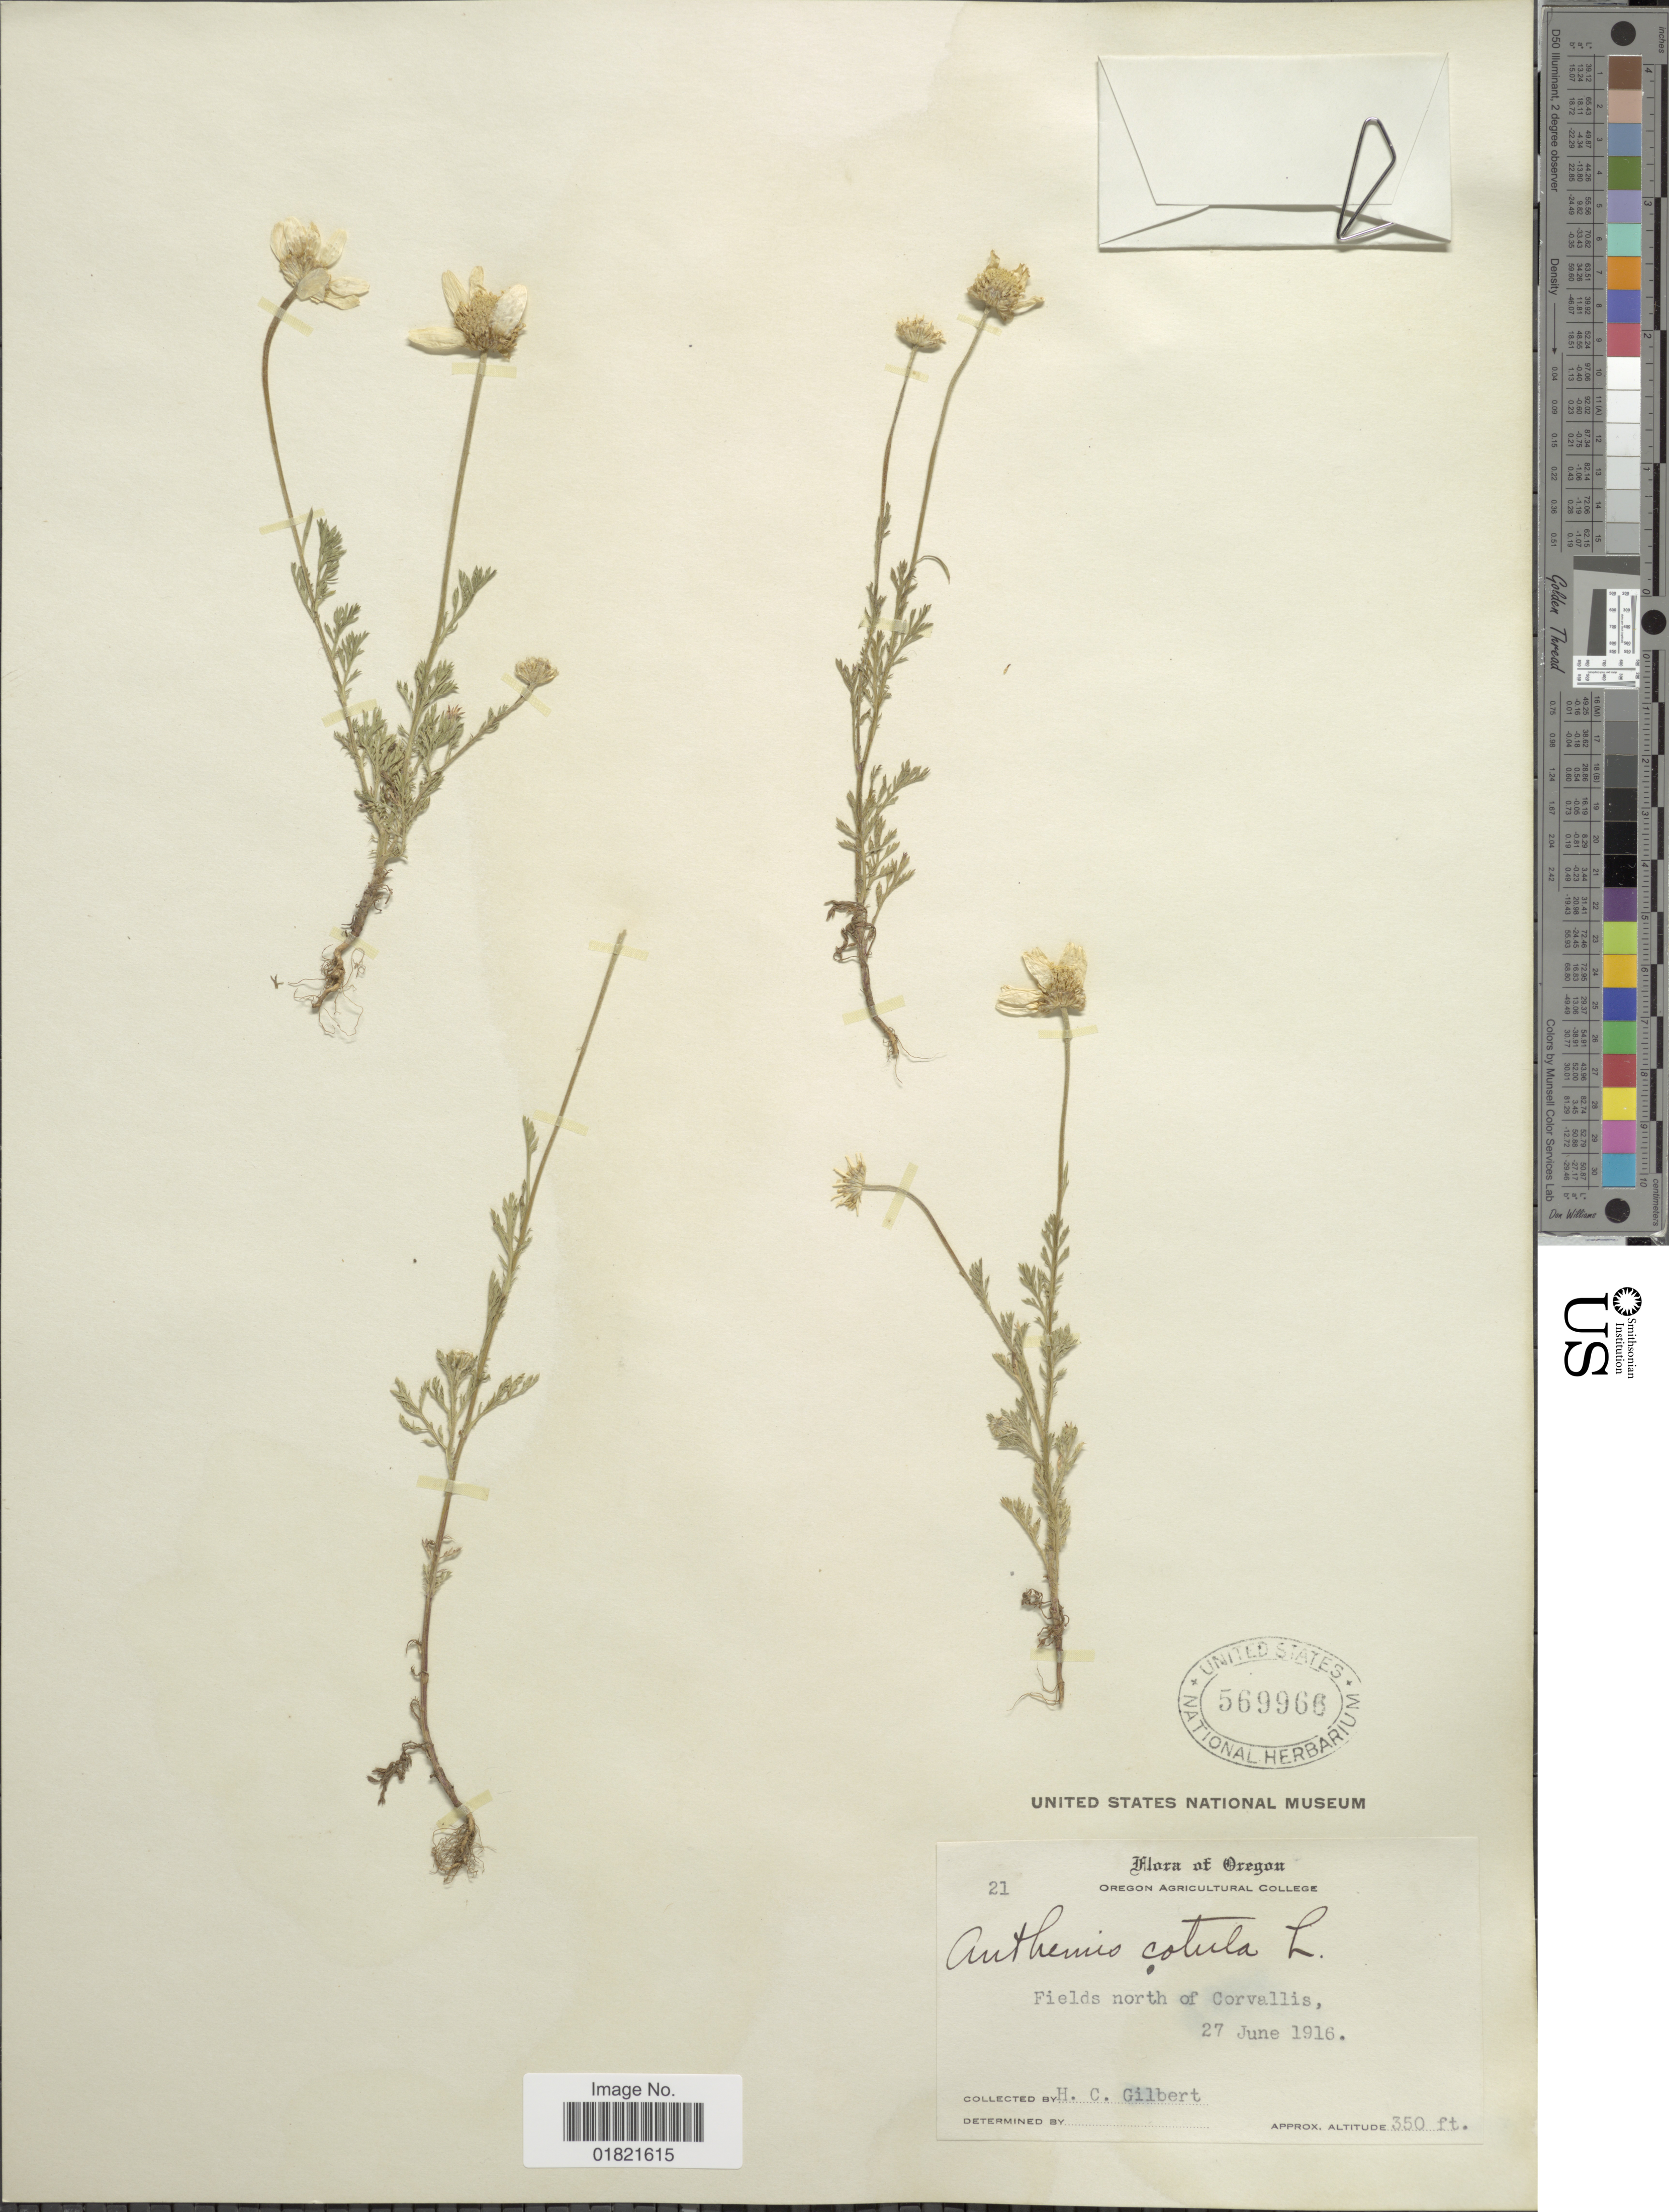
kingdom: Plantae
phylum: Tracheophyta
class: Magnoliopsida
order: Asterales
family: Asteraceae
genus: Anthemis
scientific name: Anthemis cotula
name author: L.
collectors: H. Gilbert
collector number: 21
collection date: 1916-06-27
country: United States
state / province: Oregon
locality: Fields north of Corvallis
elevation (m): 107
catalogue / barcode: US 569966